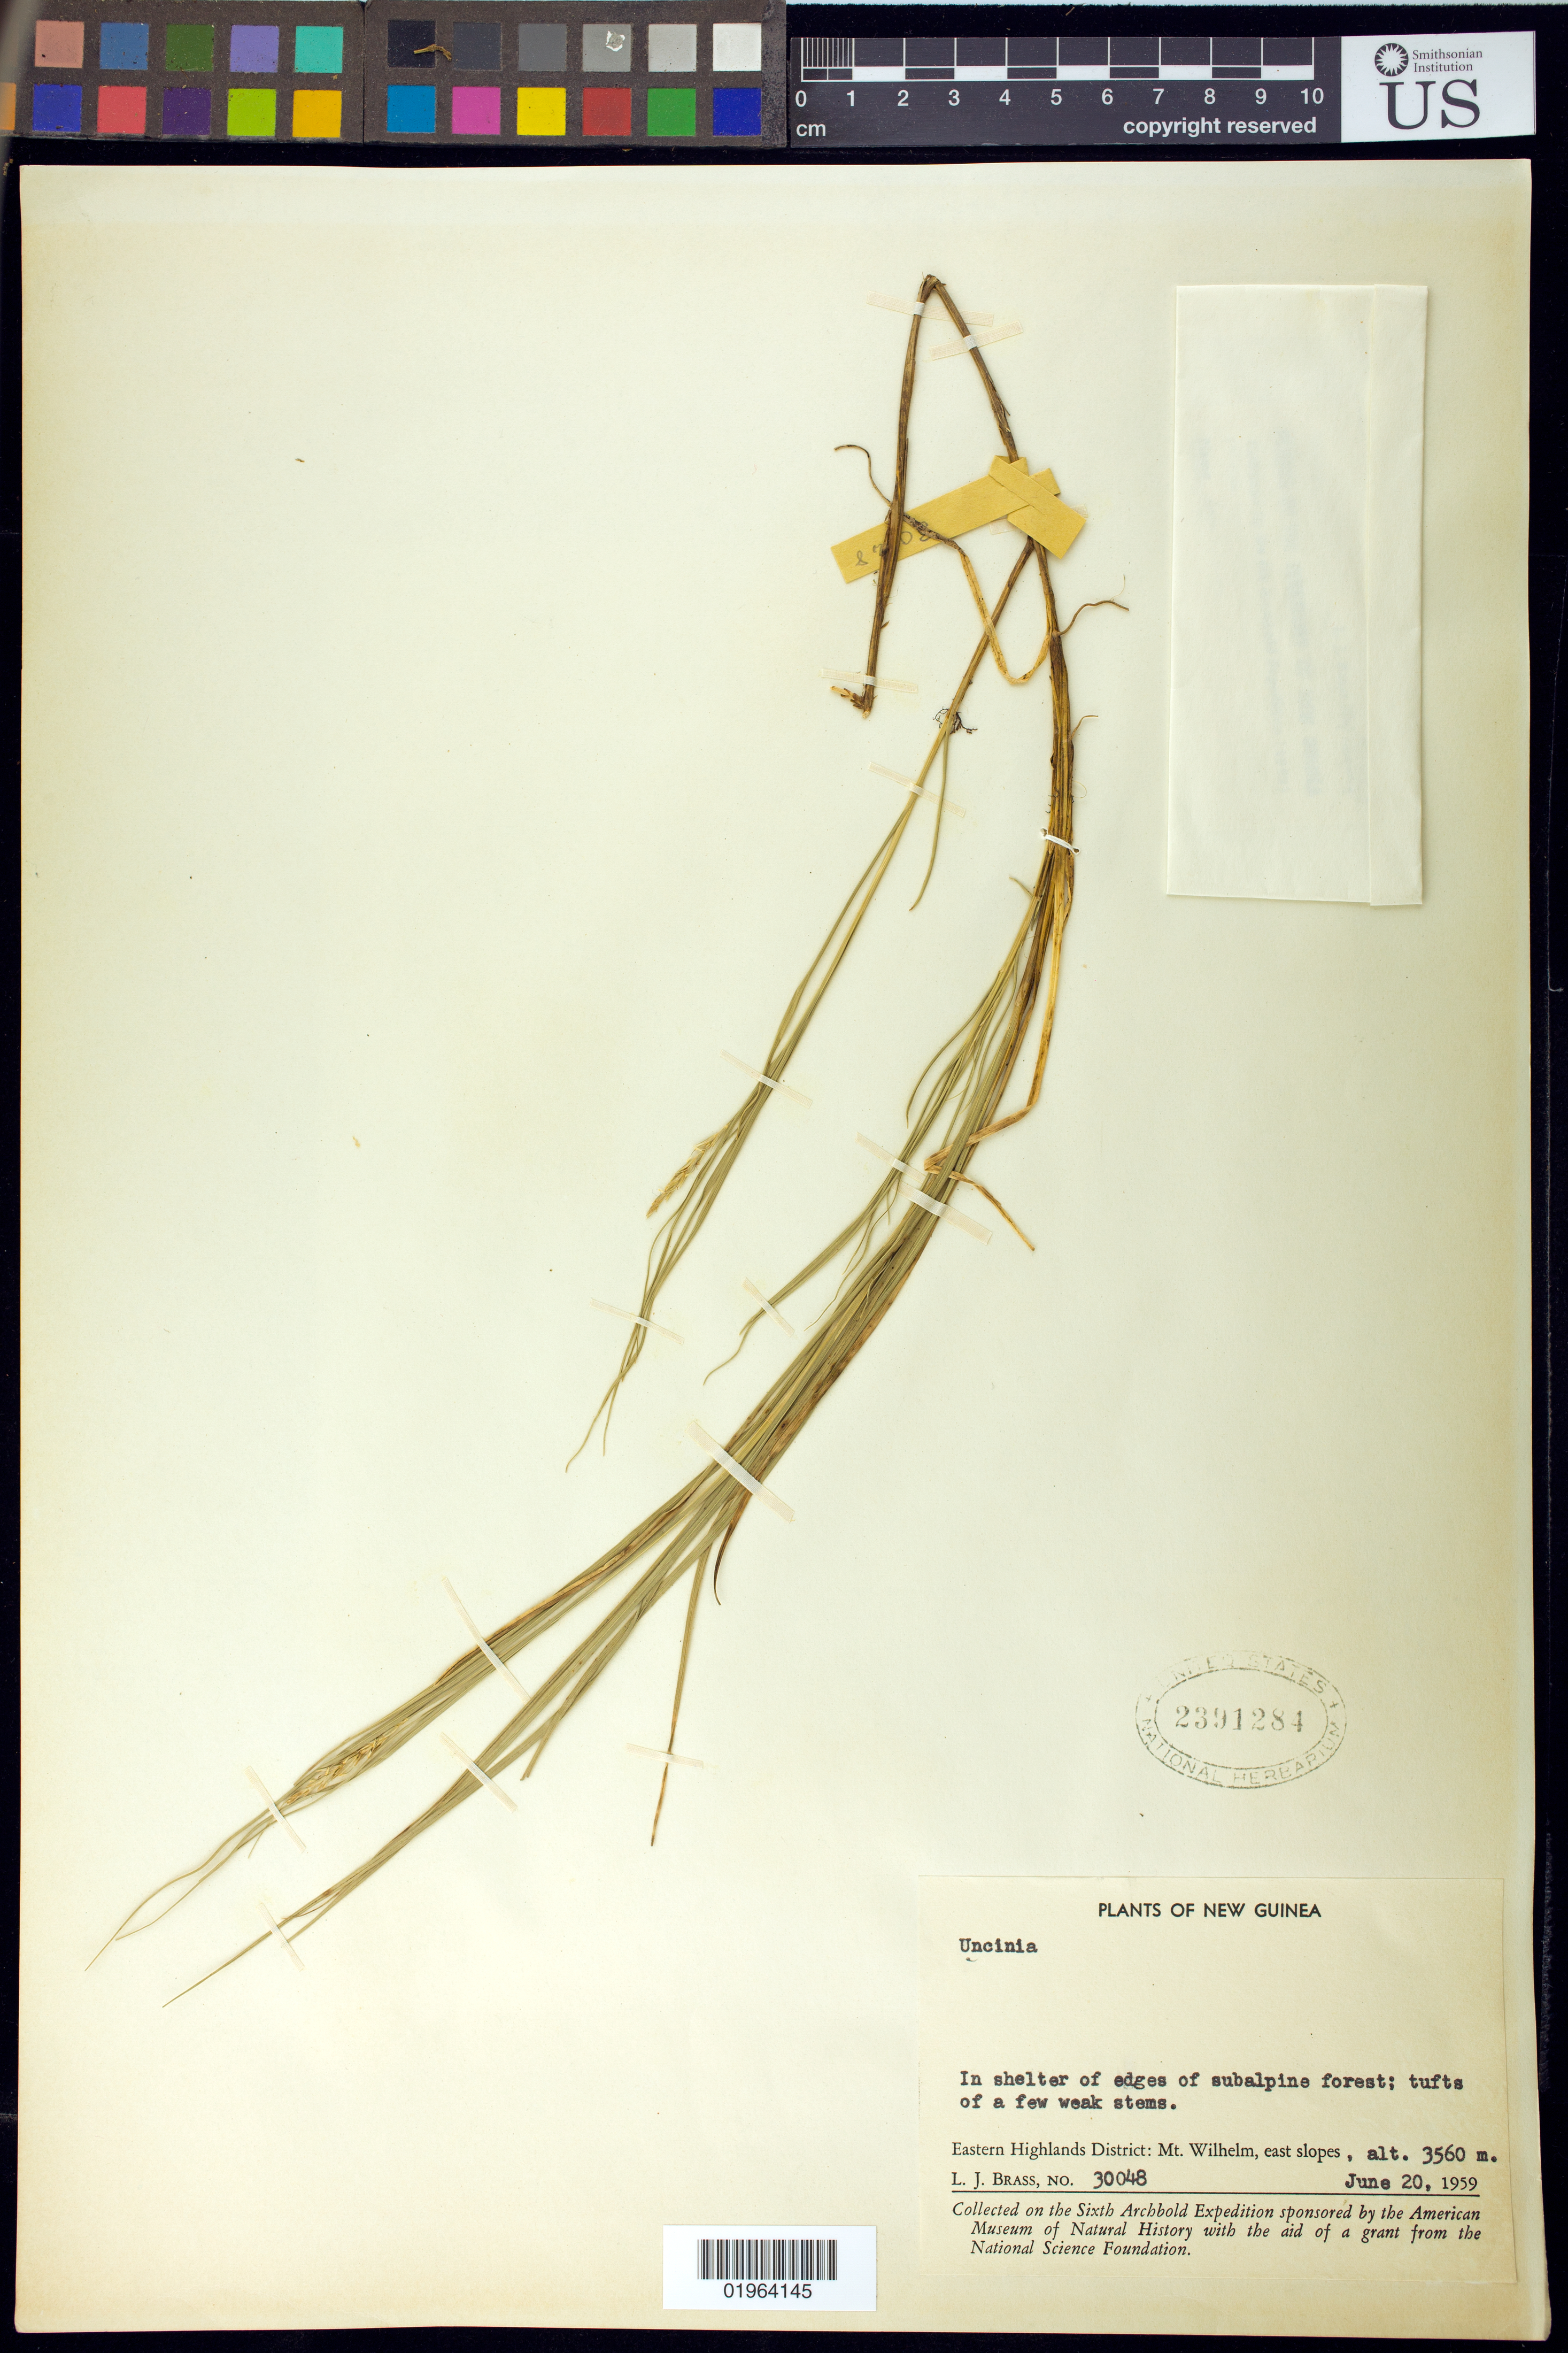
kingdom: Plantae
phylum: Tracheophyta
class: Liliopsida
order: Poales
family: Cyperaceae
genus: Carex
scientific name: Carex sp.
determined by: Strong, Mark T., (BOT), Smithsonian Institution - National Museum of Natural History (UNITED STATES)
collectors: L. J. Brass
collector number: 30048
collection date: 1959-06-20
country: Papua New Guinea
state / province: Eastern Highlands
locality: Mount Wilhelm, E slopes.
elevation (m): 3560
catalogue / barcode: US 2391284